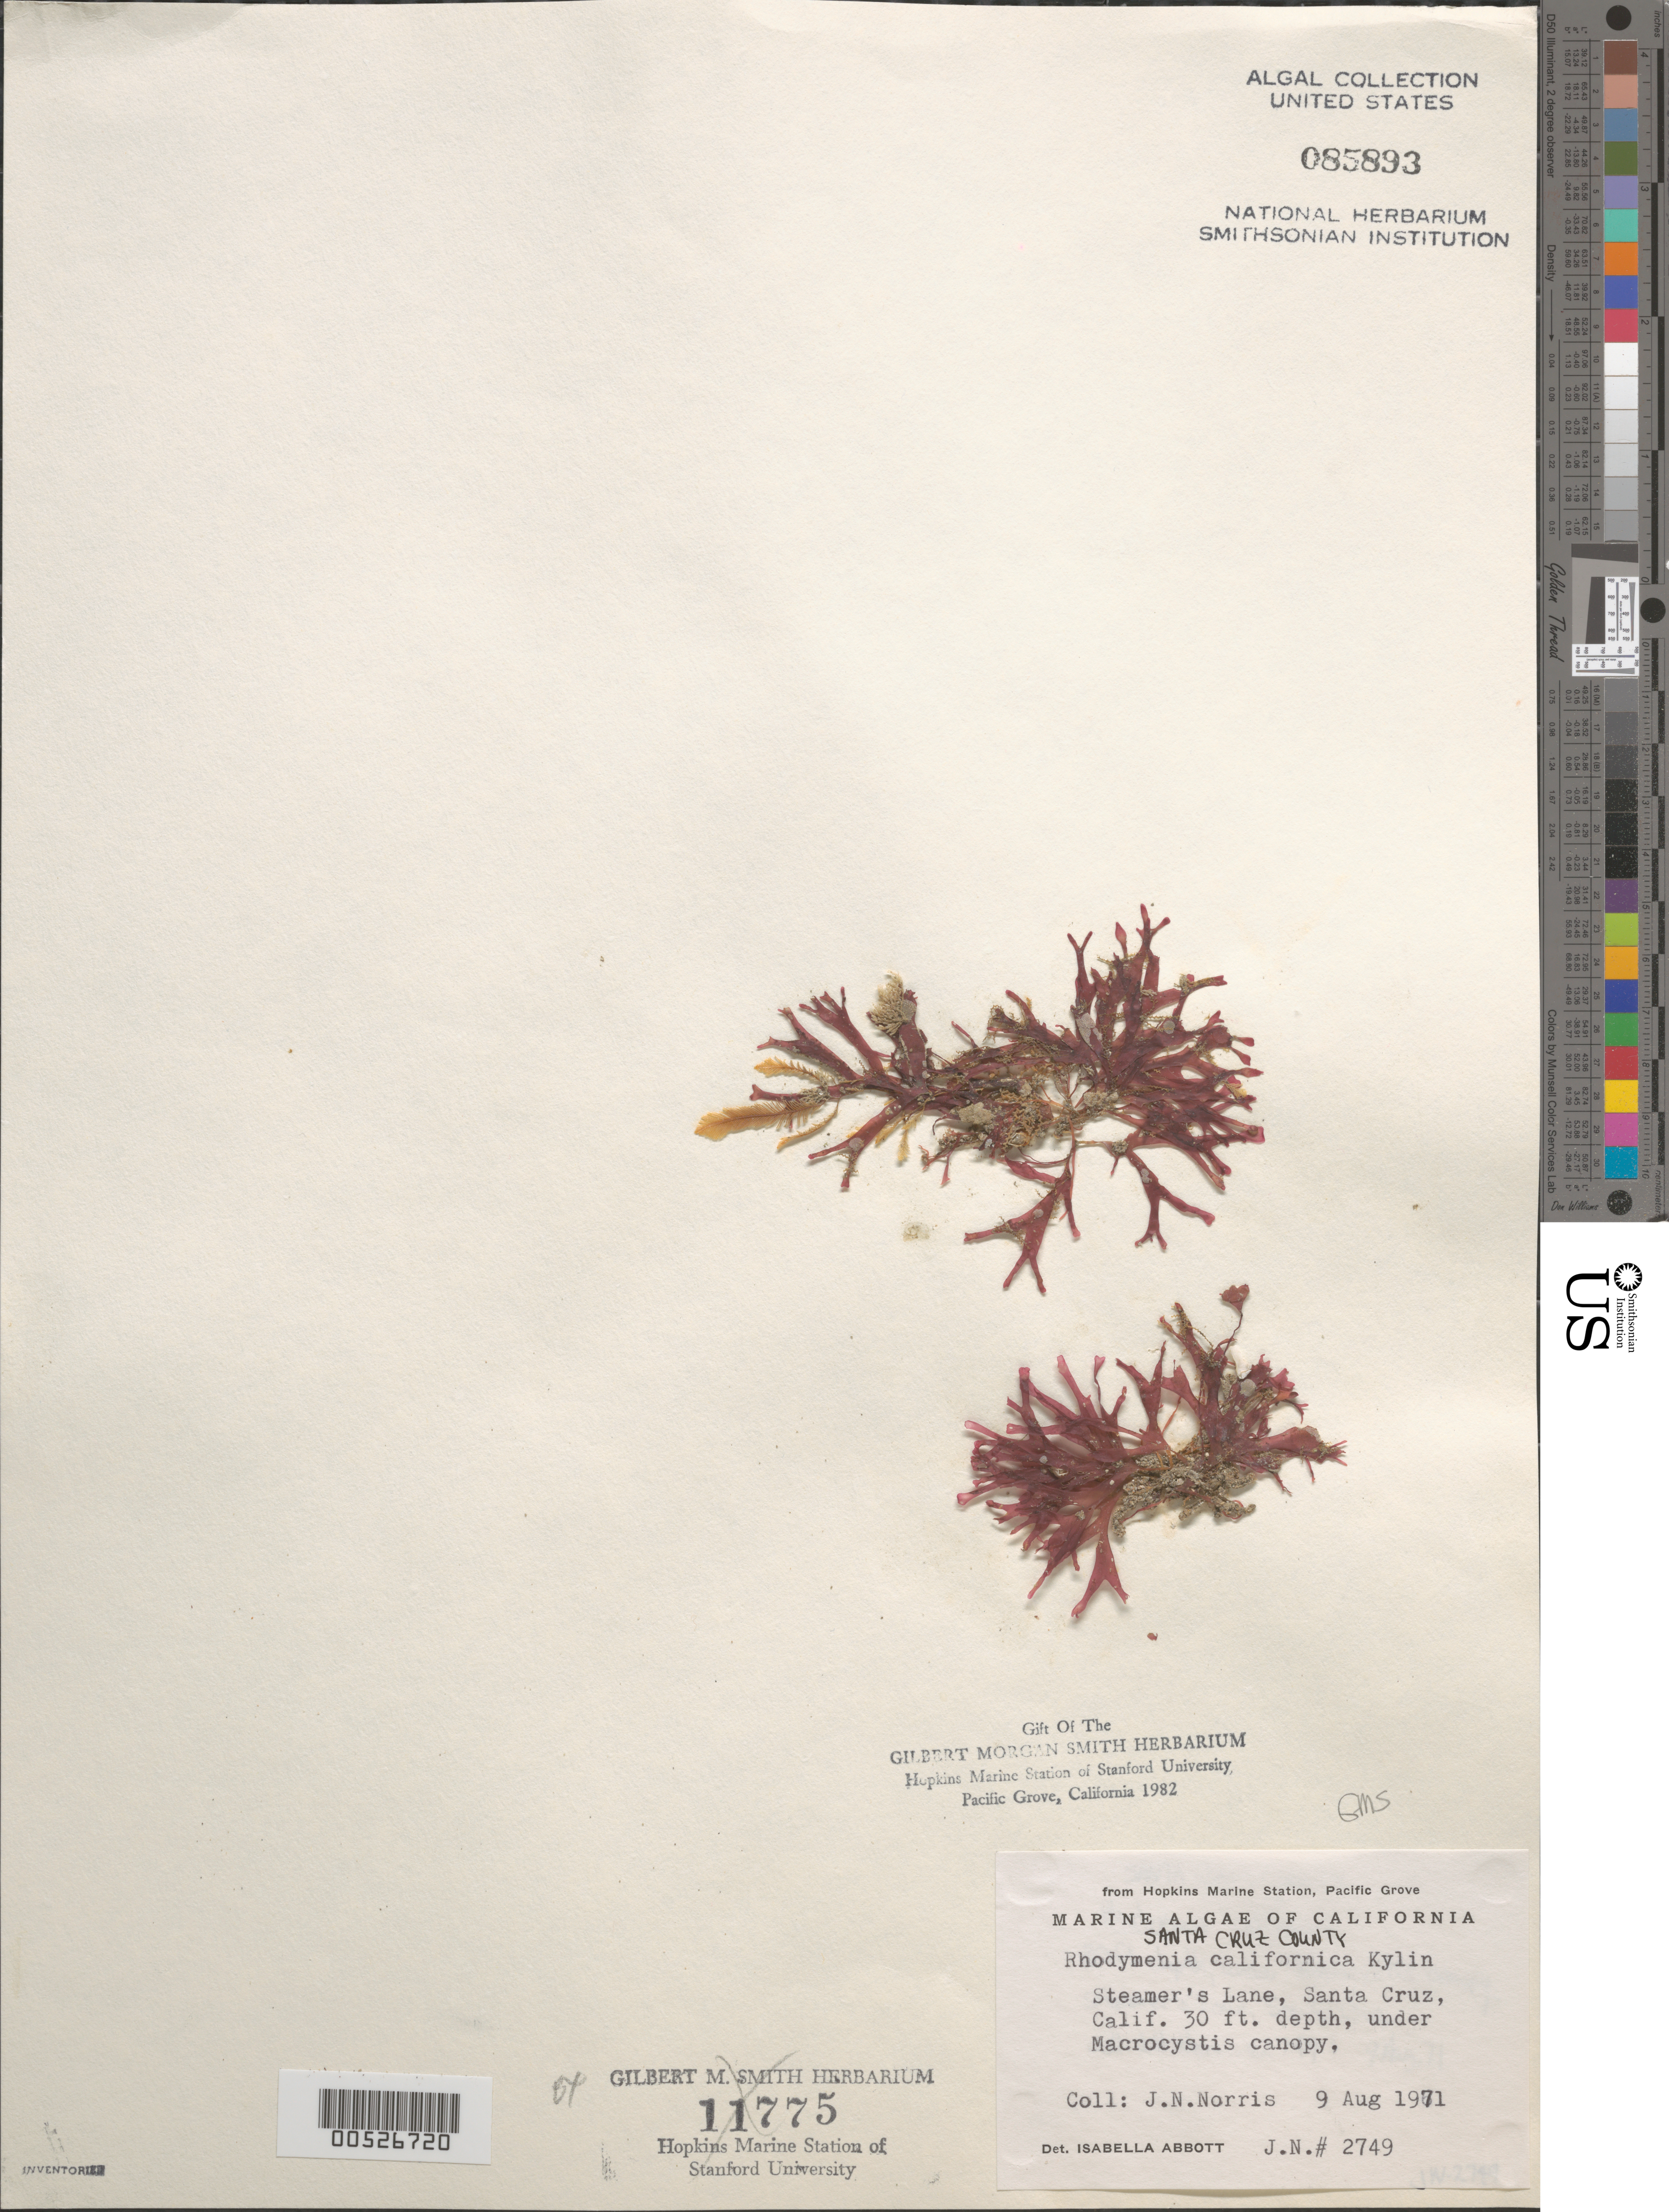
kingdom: Plantae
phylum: Rhodophyta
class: Florideophyceae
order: Rhodymeniales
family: Rhodymeniaceae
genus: Rhodymenia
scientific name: Rhodymenia californica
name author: Kylin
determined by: Abbott, Isabella A.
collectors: J. N. Norris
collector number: JN-2749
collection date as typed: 09 Aug 1971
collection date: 1971-08-09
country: United States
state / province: California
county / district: Santa Cruz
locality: Steamer's Lane, Santa Cruz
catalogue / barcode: US 85893